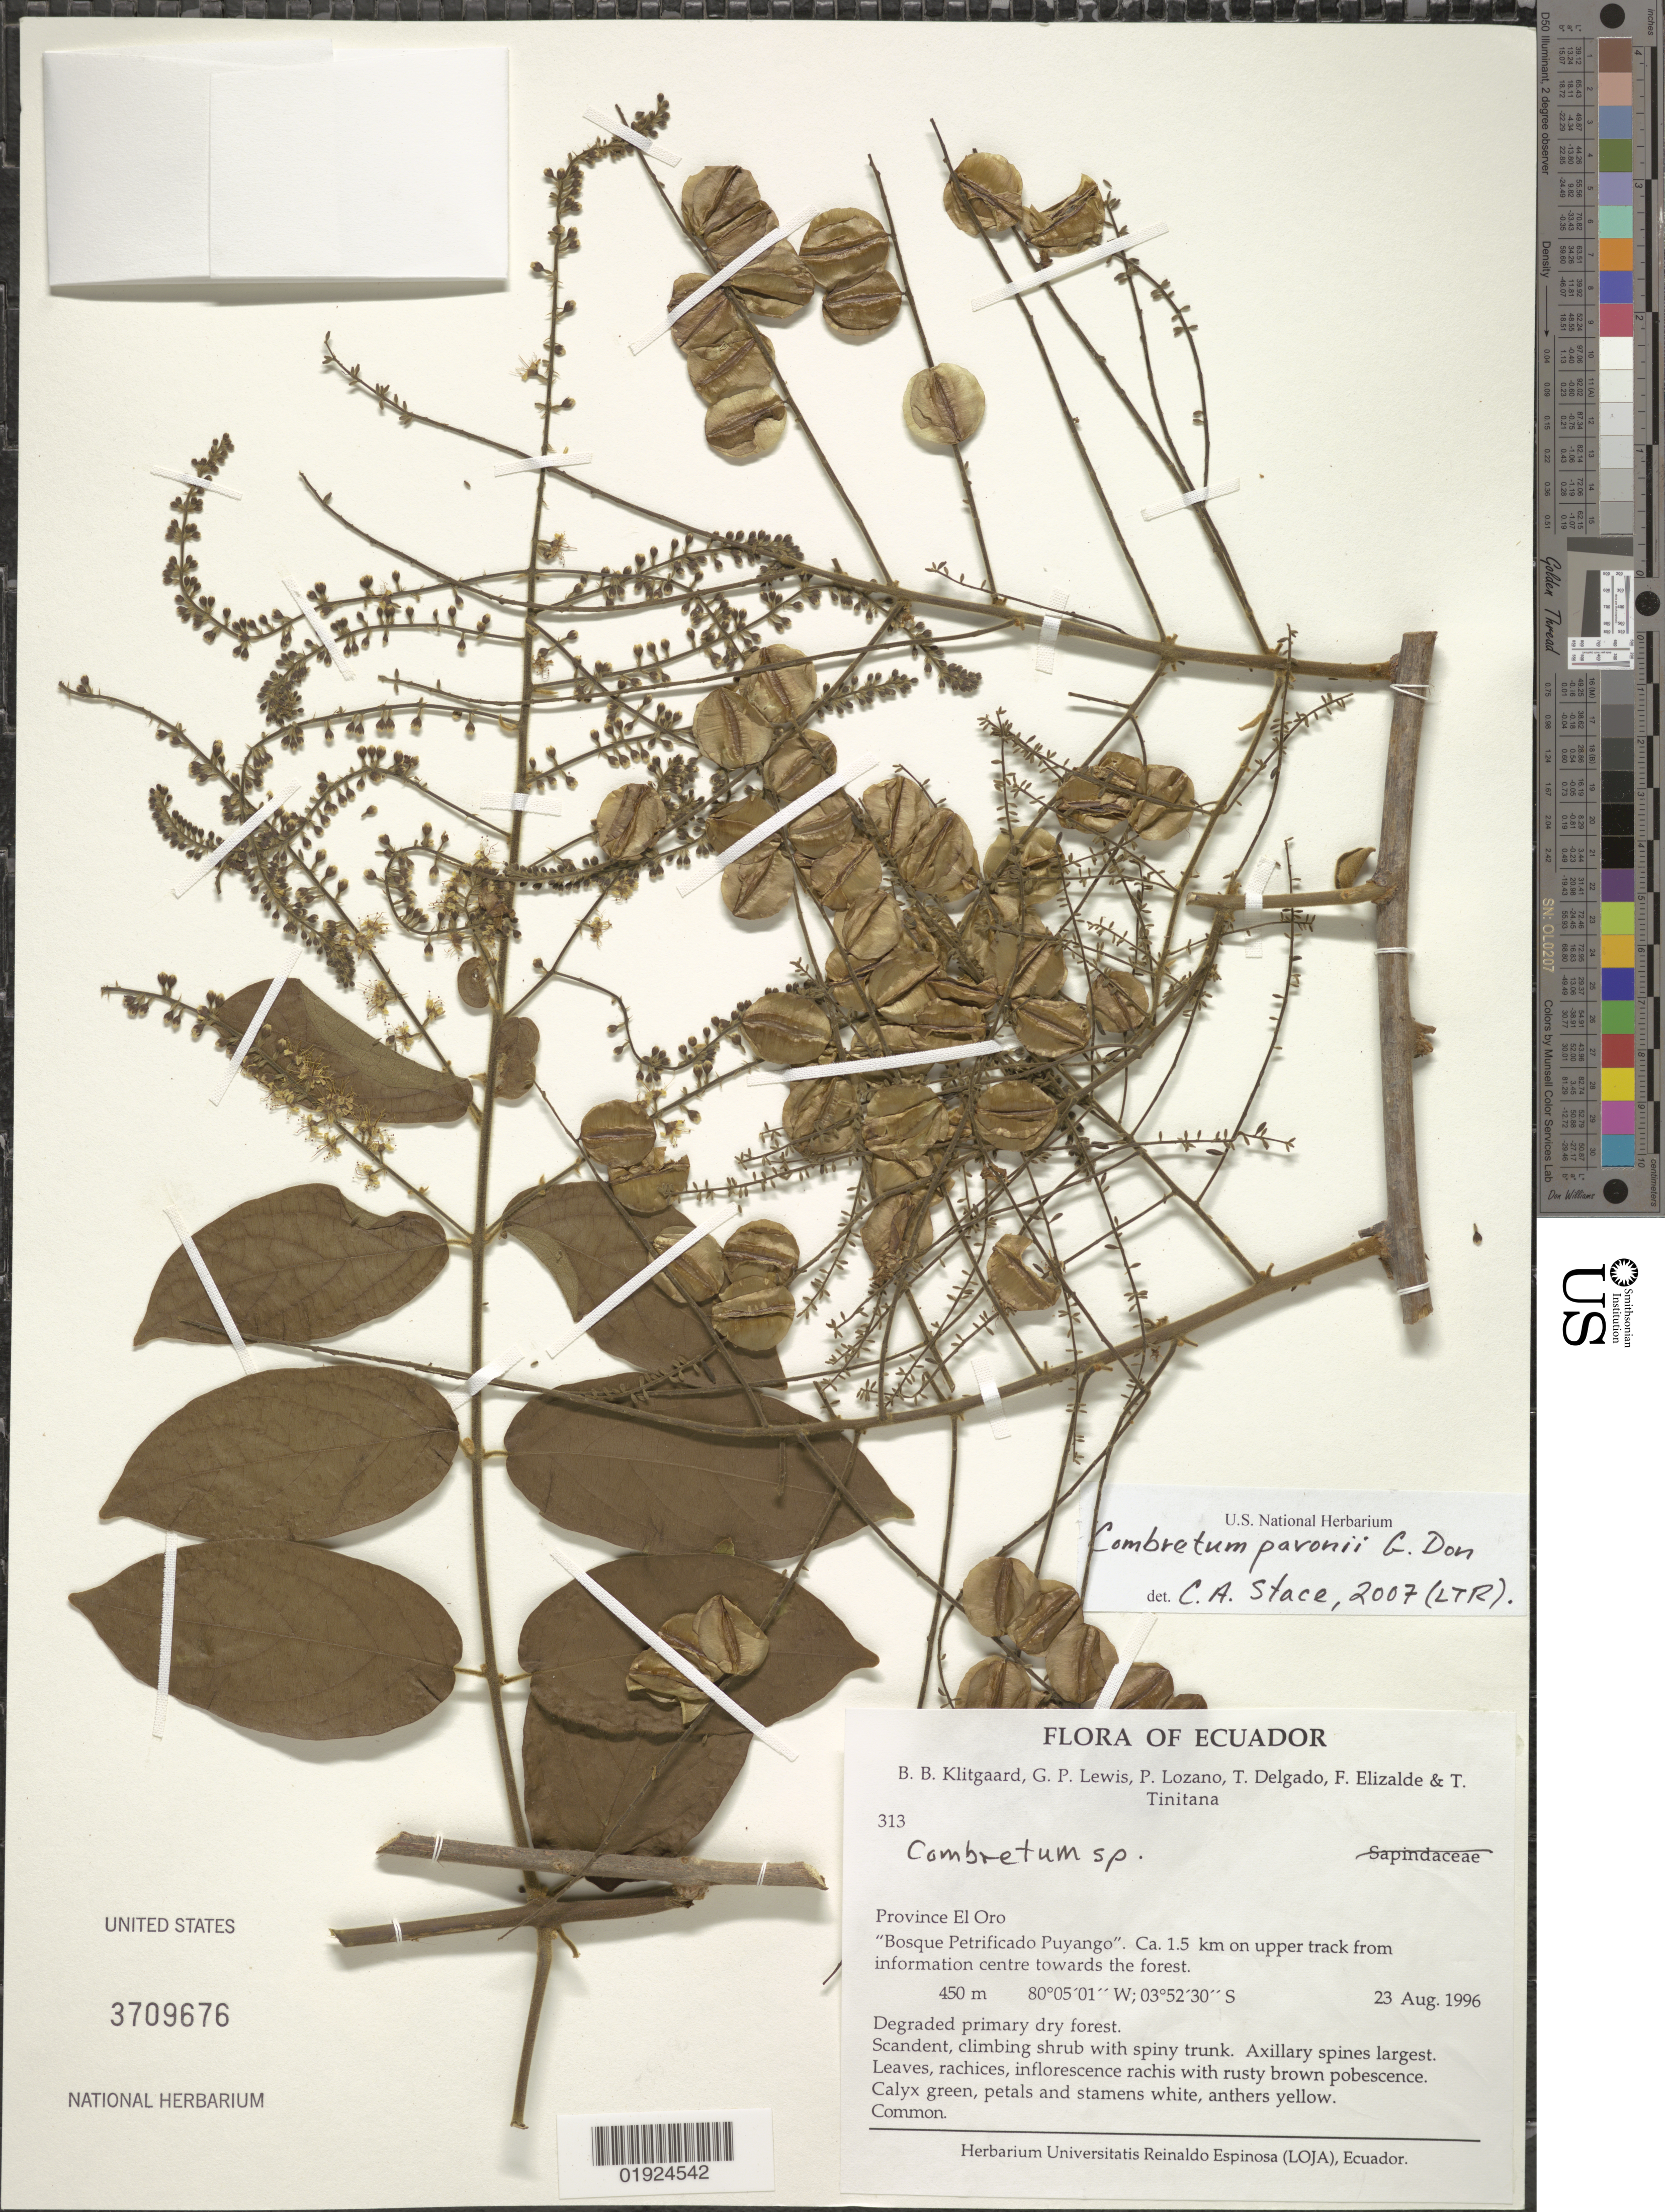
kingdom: Plantae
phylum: Tracheophyta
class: Magnoliopsida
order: Myrtales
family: Combretaceae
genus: Combretum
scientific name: Combretum pavonii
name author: G. Don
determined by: Stace, C. A.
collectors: B. B. Klitgaard, G. P. Lewis, P. Lozano, T. Delgado, F. Elizalde & T. Tinitana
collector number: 313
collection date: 1996-08-23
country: Ecuador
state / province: El Oro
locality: "Bosque Petrificado Puyango", ca. 1.5 km on upper track from information centre towards the forest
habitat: Degraded primary dry forest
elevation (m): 450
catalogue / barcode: US 3709676